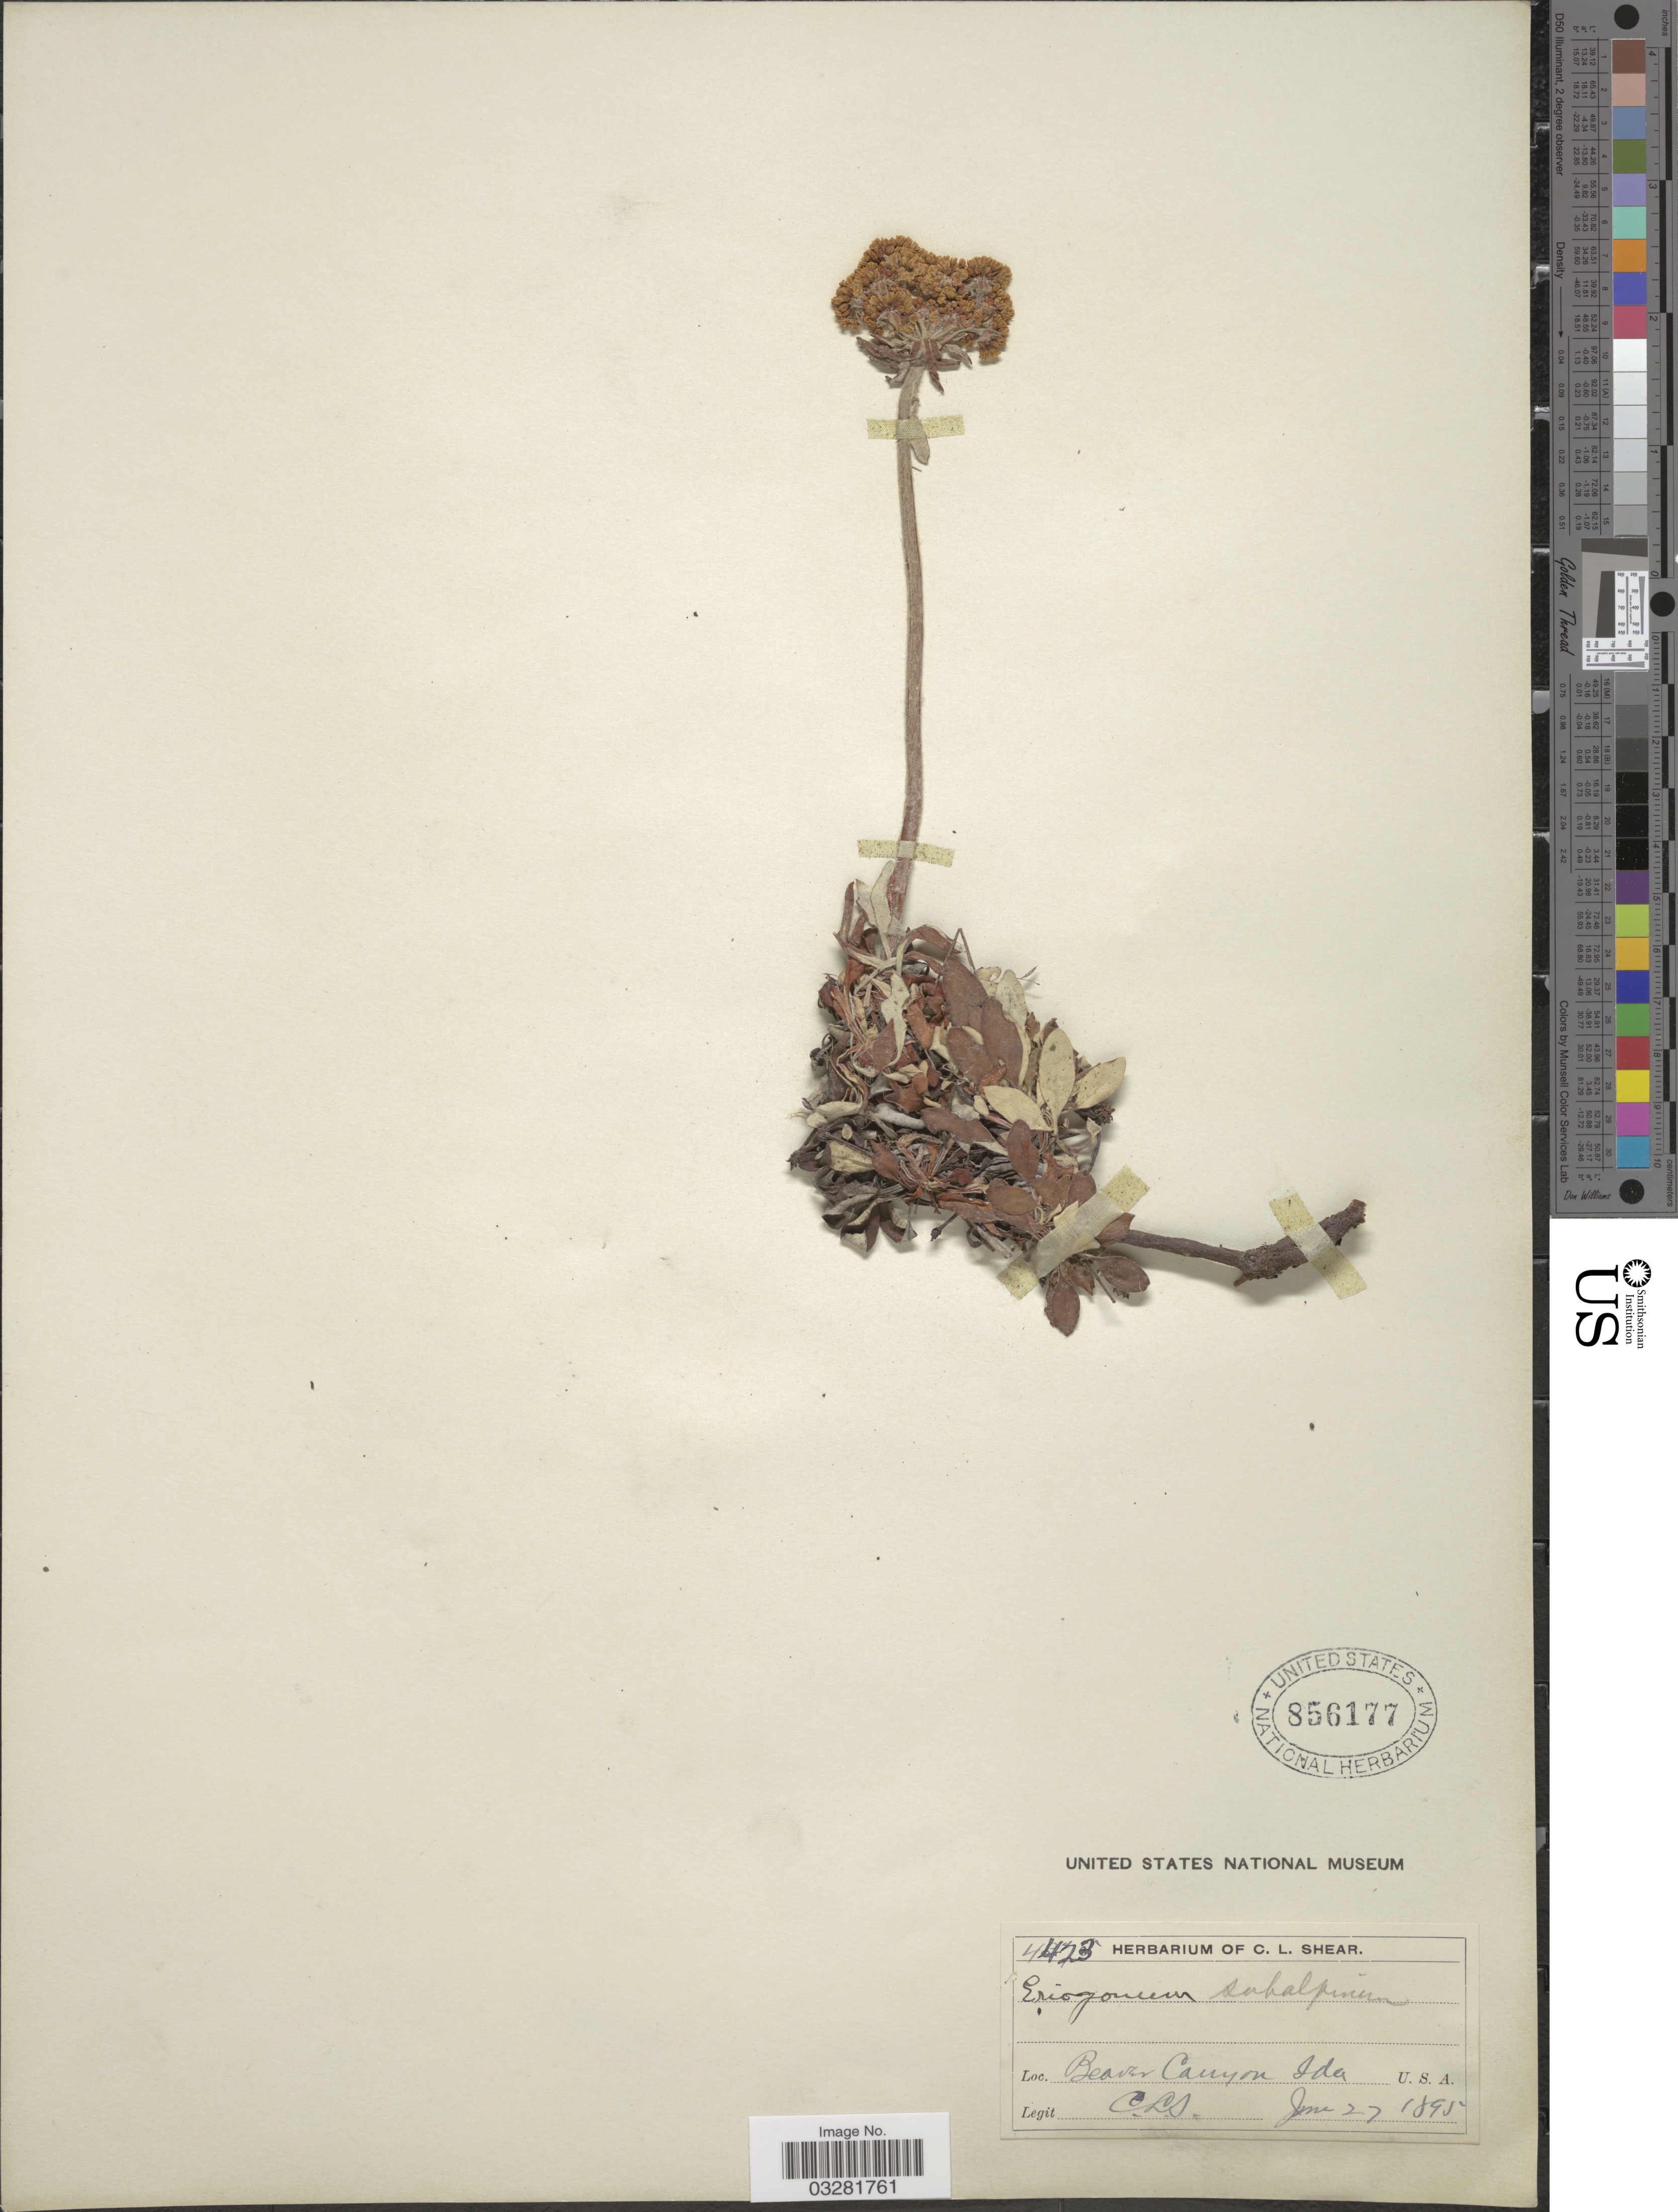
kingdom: Plantae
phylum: Tracheophyta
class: Magnoliopsida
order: Caryophyllales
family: Polygonaceae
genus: Eriogonum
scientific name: Eriogonum umbellatum var. subalpinum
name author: M.E. Jones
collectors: C. L. Shear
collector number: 4423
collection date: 1895-06-27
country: United States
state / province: Idaho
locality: Beaver Canyon.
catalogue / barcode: US 856177